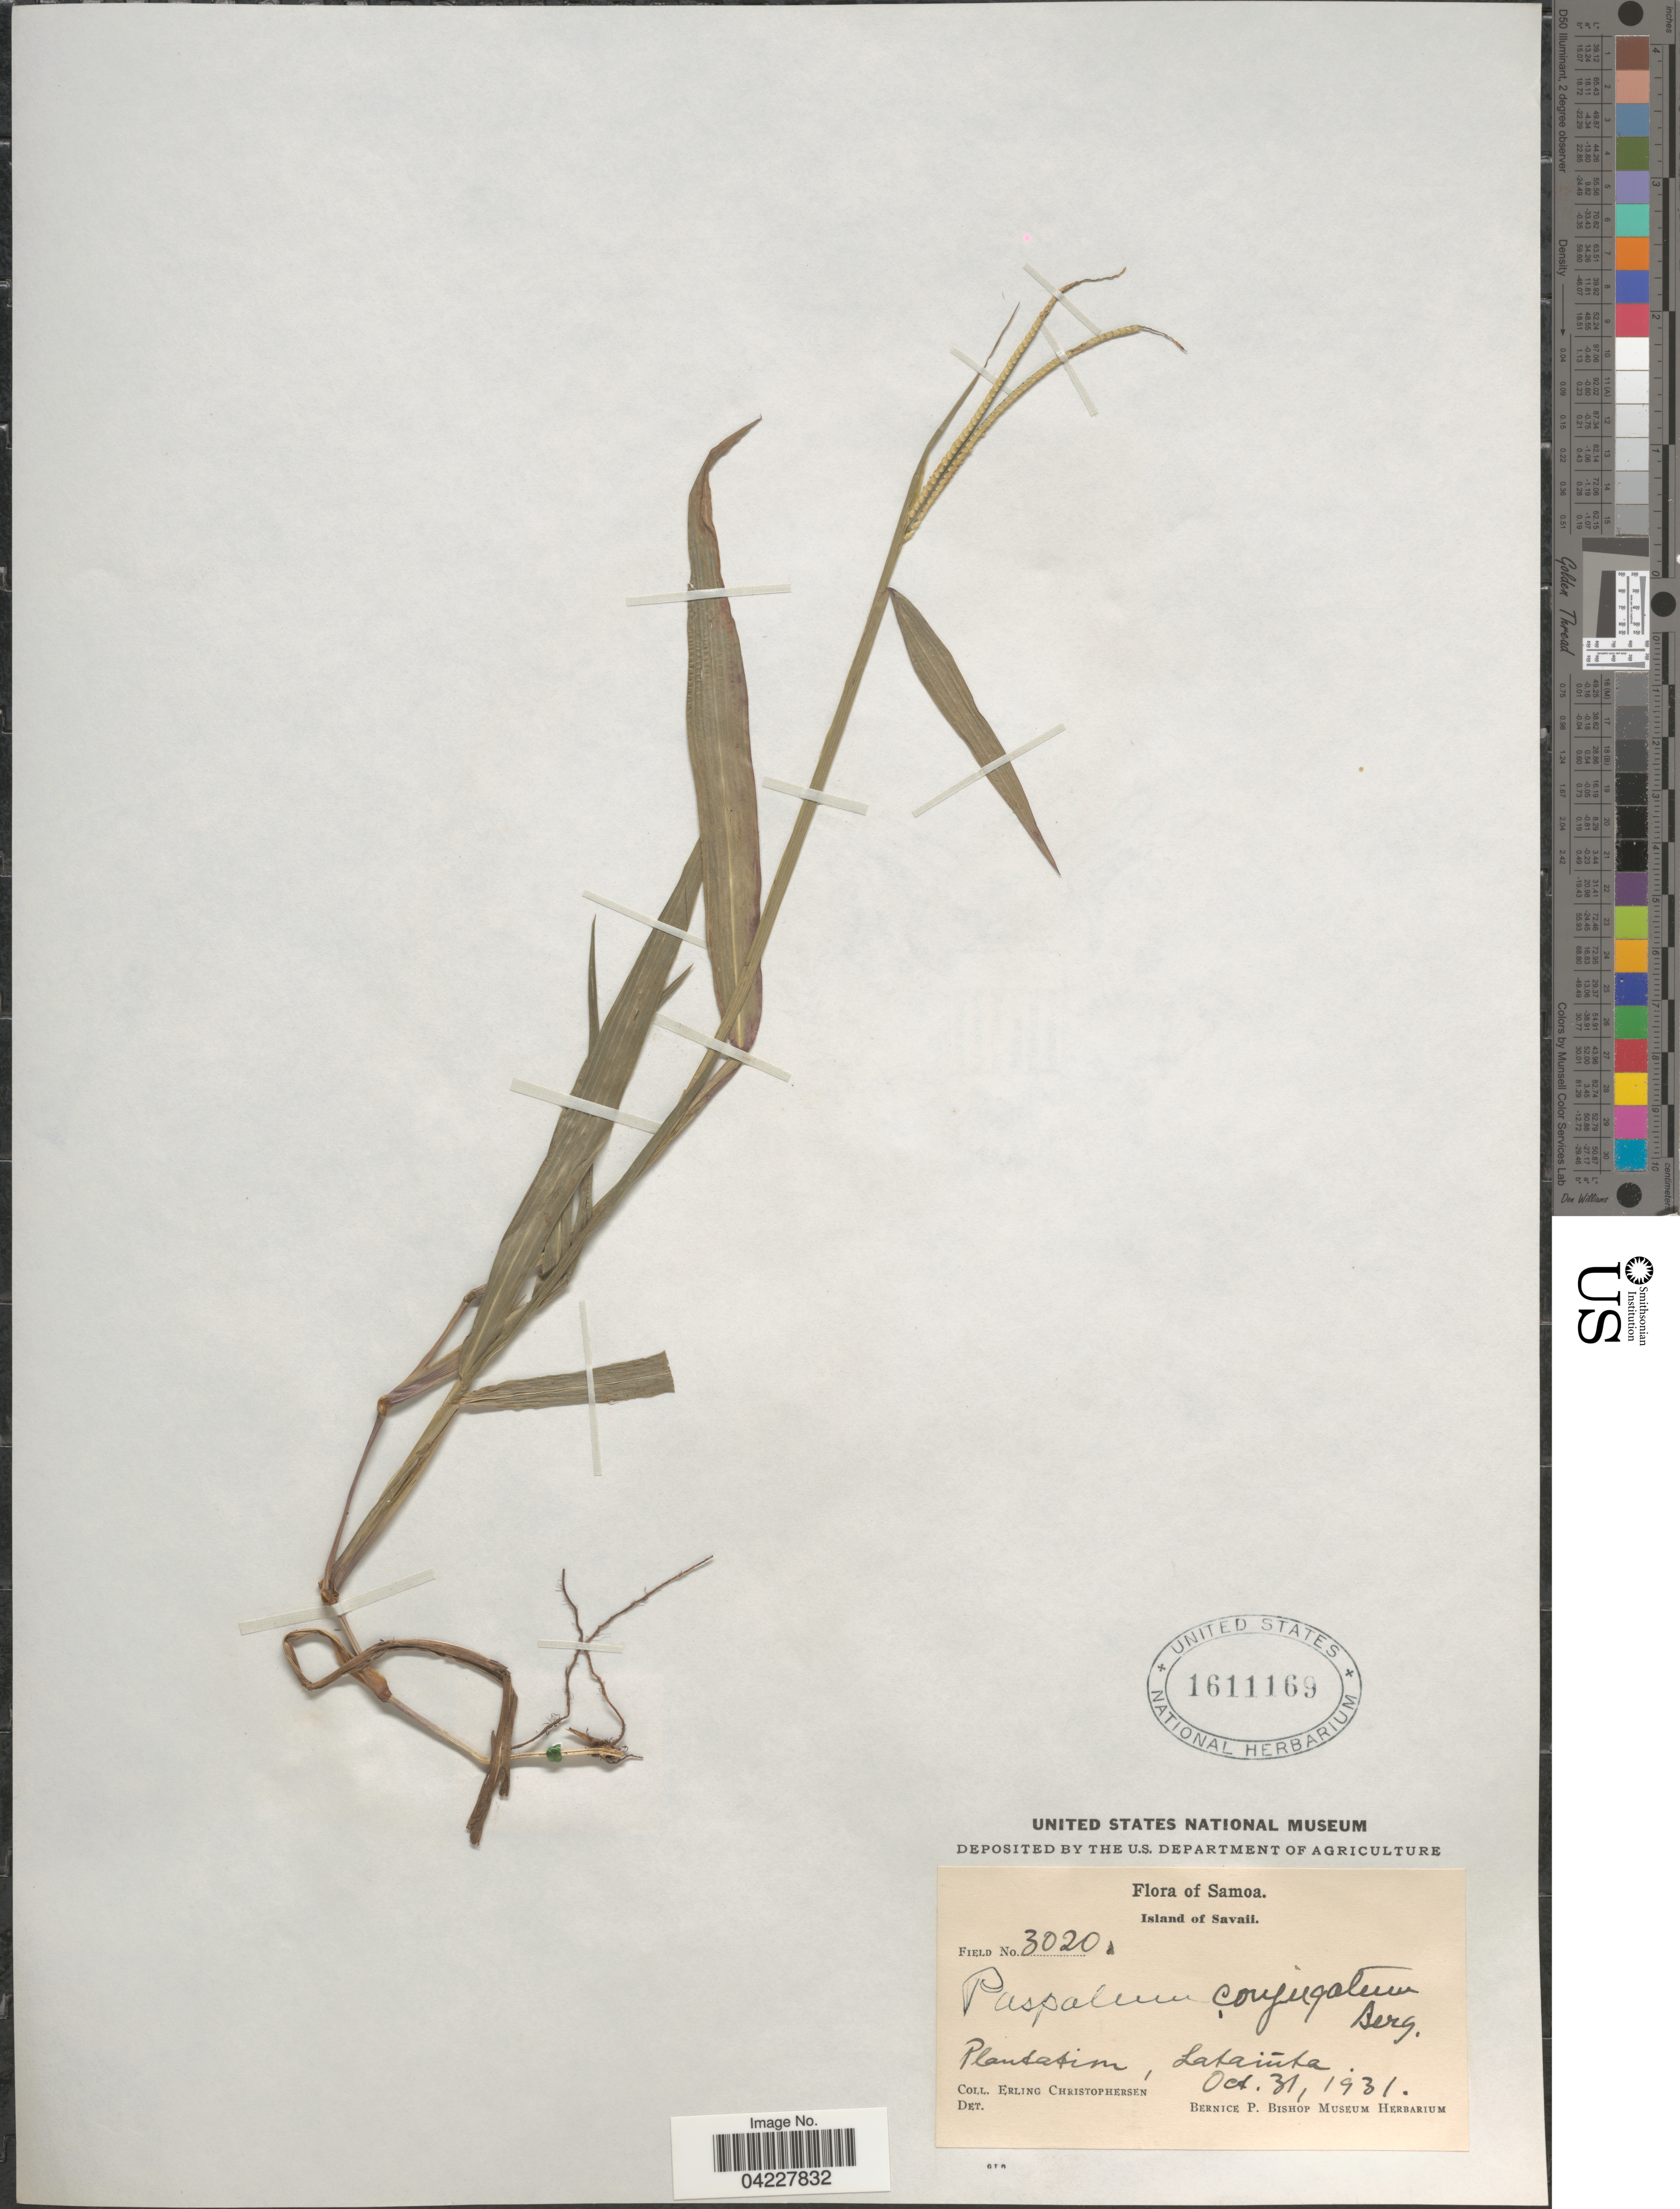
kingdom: Plantae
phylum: Tracheophyta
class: Liliopsida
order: Poales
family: Poaceae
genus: Paspalum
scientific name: Paspalum conjugatum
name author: P.J. Bergius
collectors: E. Christophersen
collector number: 3020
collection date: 1931-10-31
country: Samoa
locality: Samoa. Island of Savaii. Plantation, Lataiuta.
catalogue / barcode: US 1611169